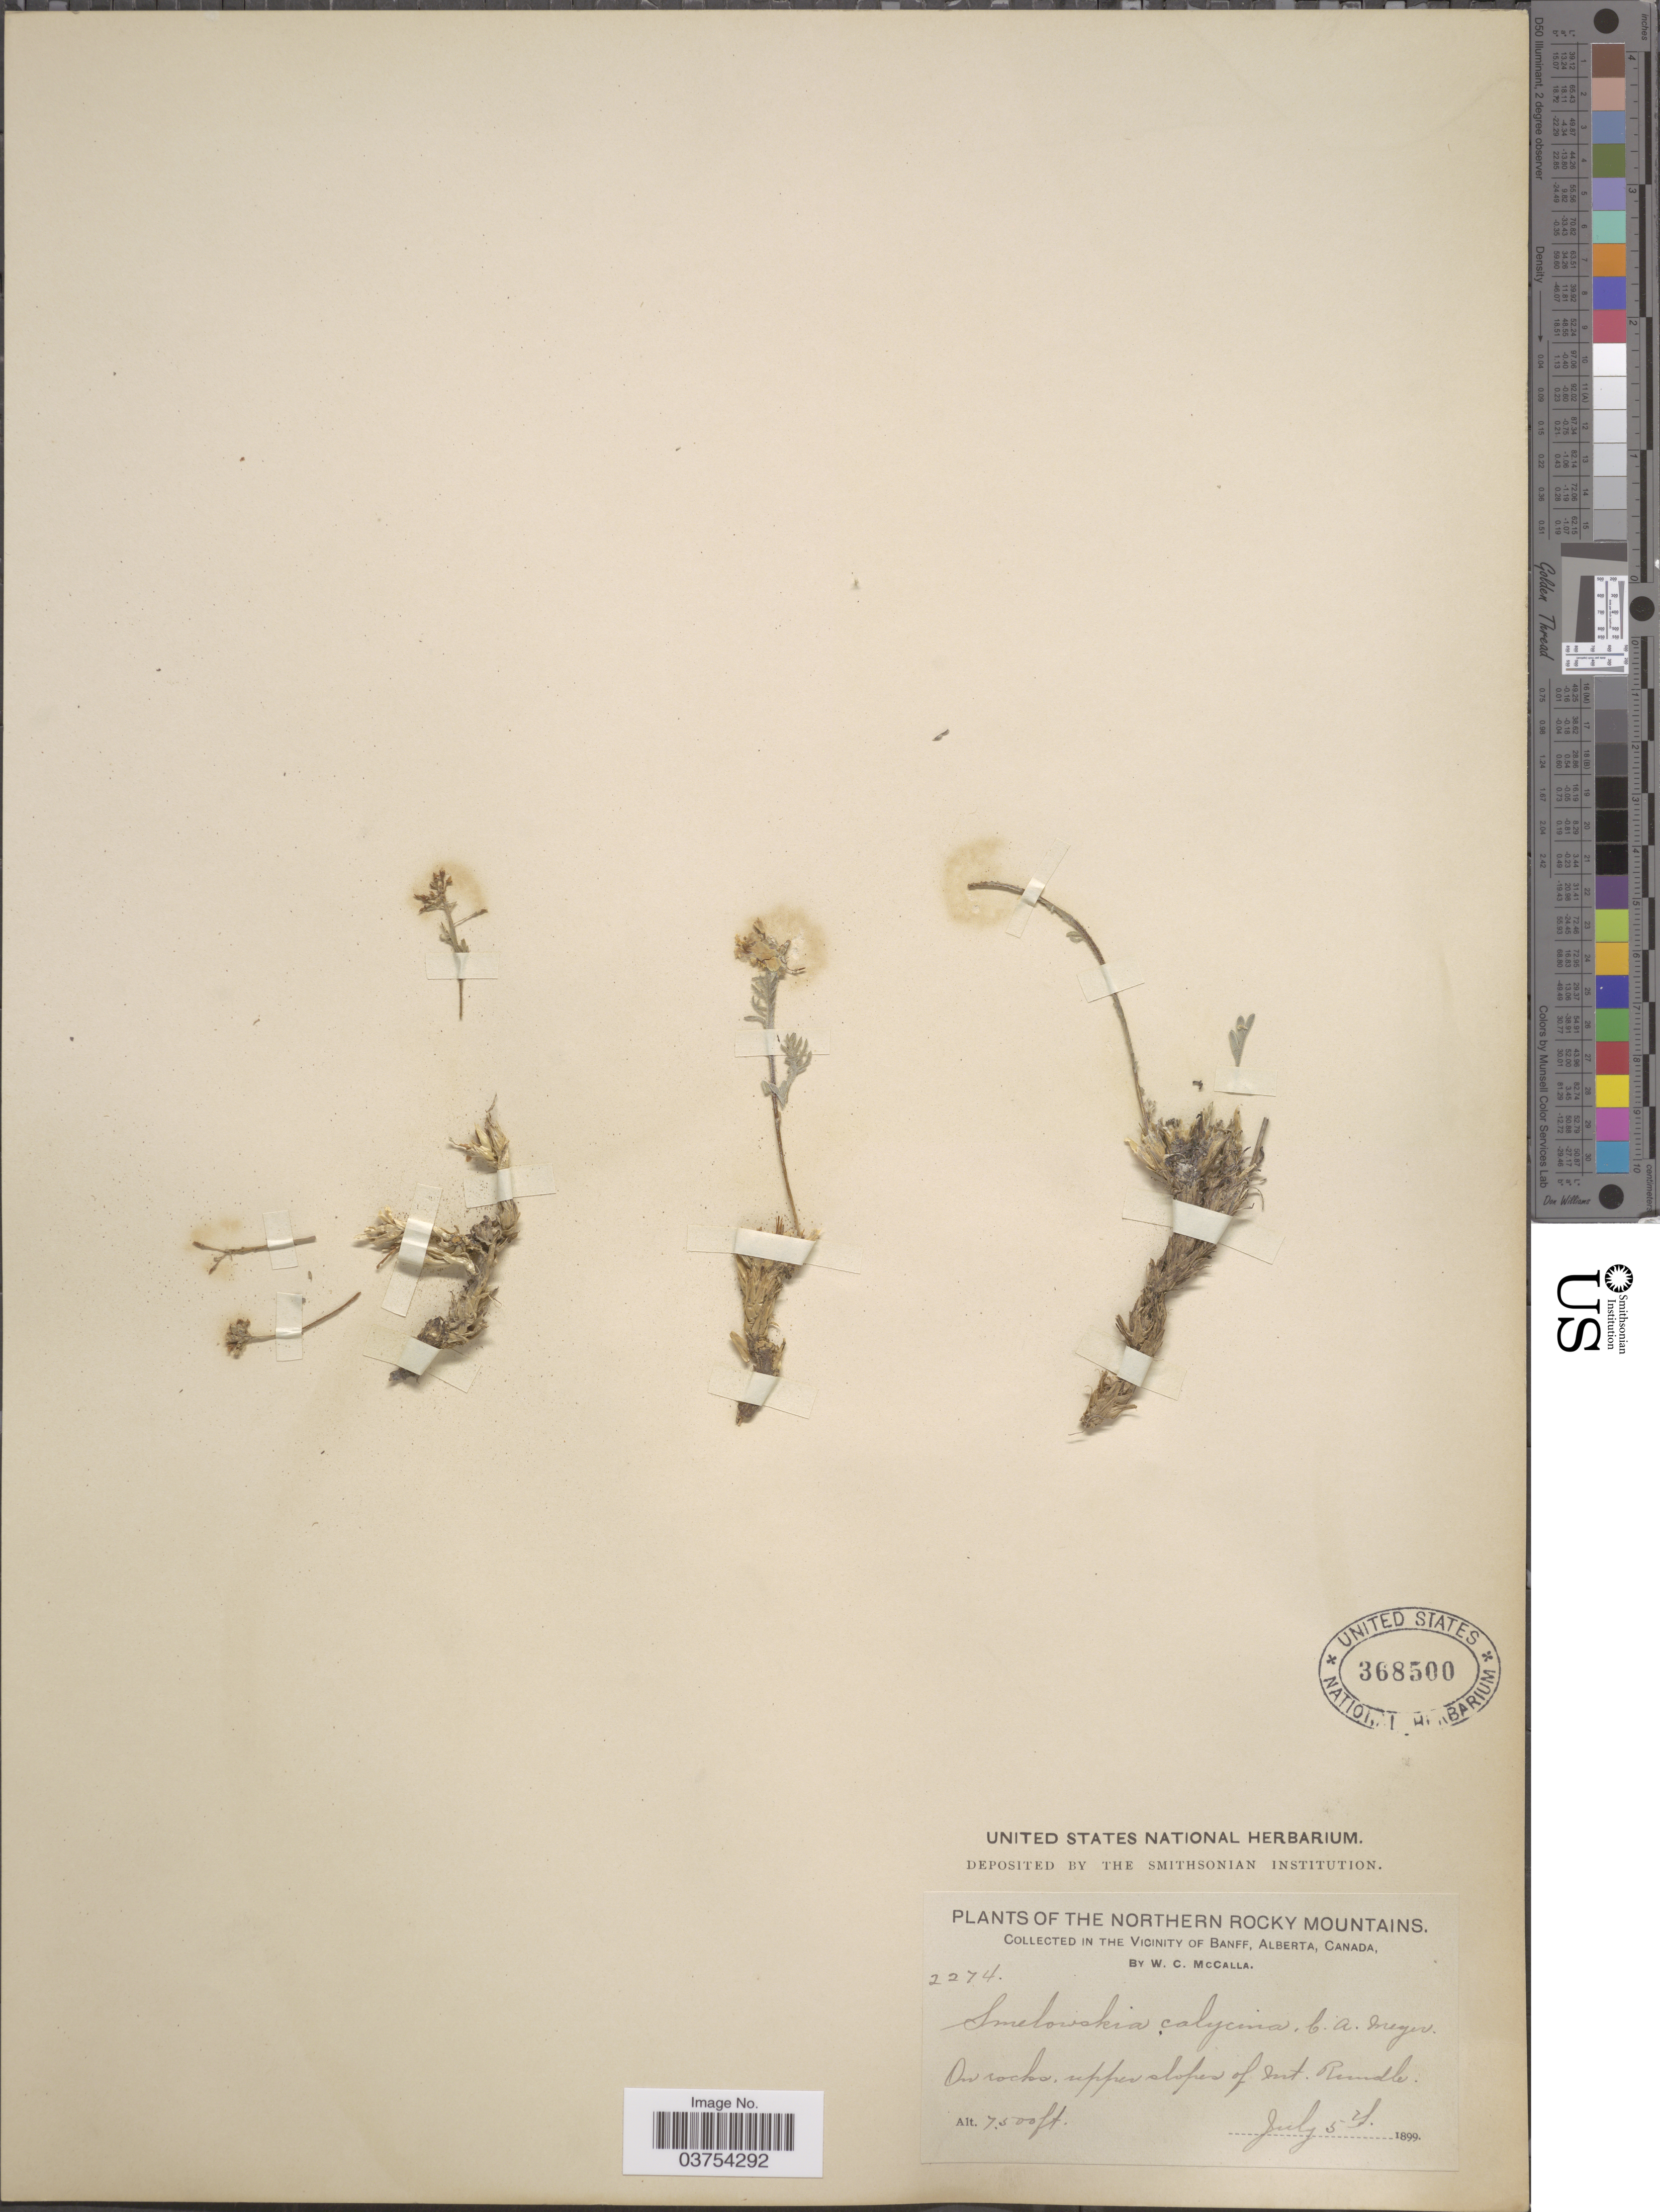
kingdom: Plantae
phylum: Tracheophyta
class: Magnoliopsida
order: Brassicales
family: Brassicaceae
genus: Smelowskia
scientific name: Smelowskia calycina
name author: (Stephan) C.A. Mey.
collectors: W. McCalla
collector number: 2274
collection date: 1899-07-05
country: Canada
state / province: Alberta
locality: The Northern Rocky Mountains. Vicinity of Banff. Upper slopes of Mt. Rundle.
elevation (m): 2286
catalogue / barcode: US 368500